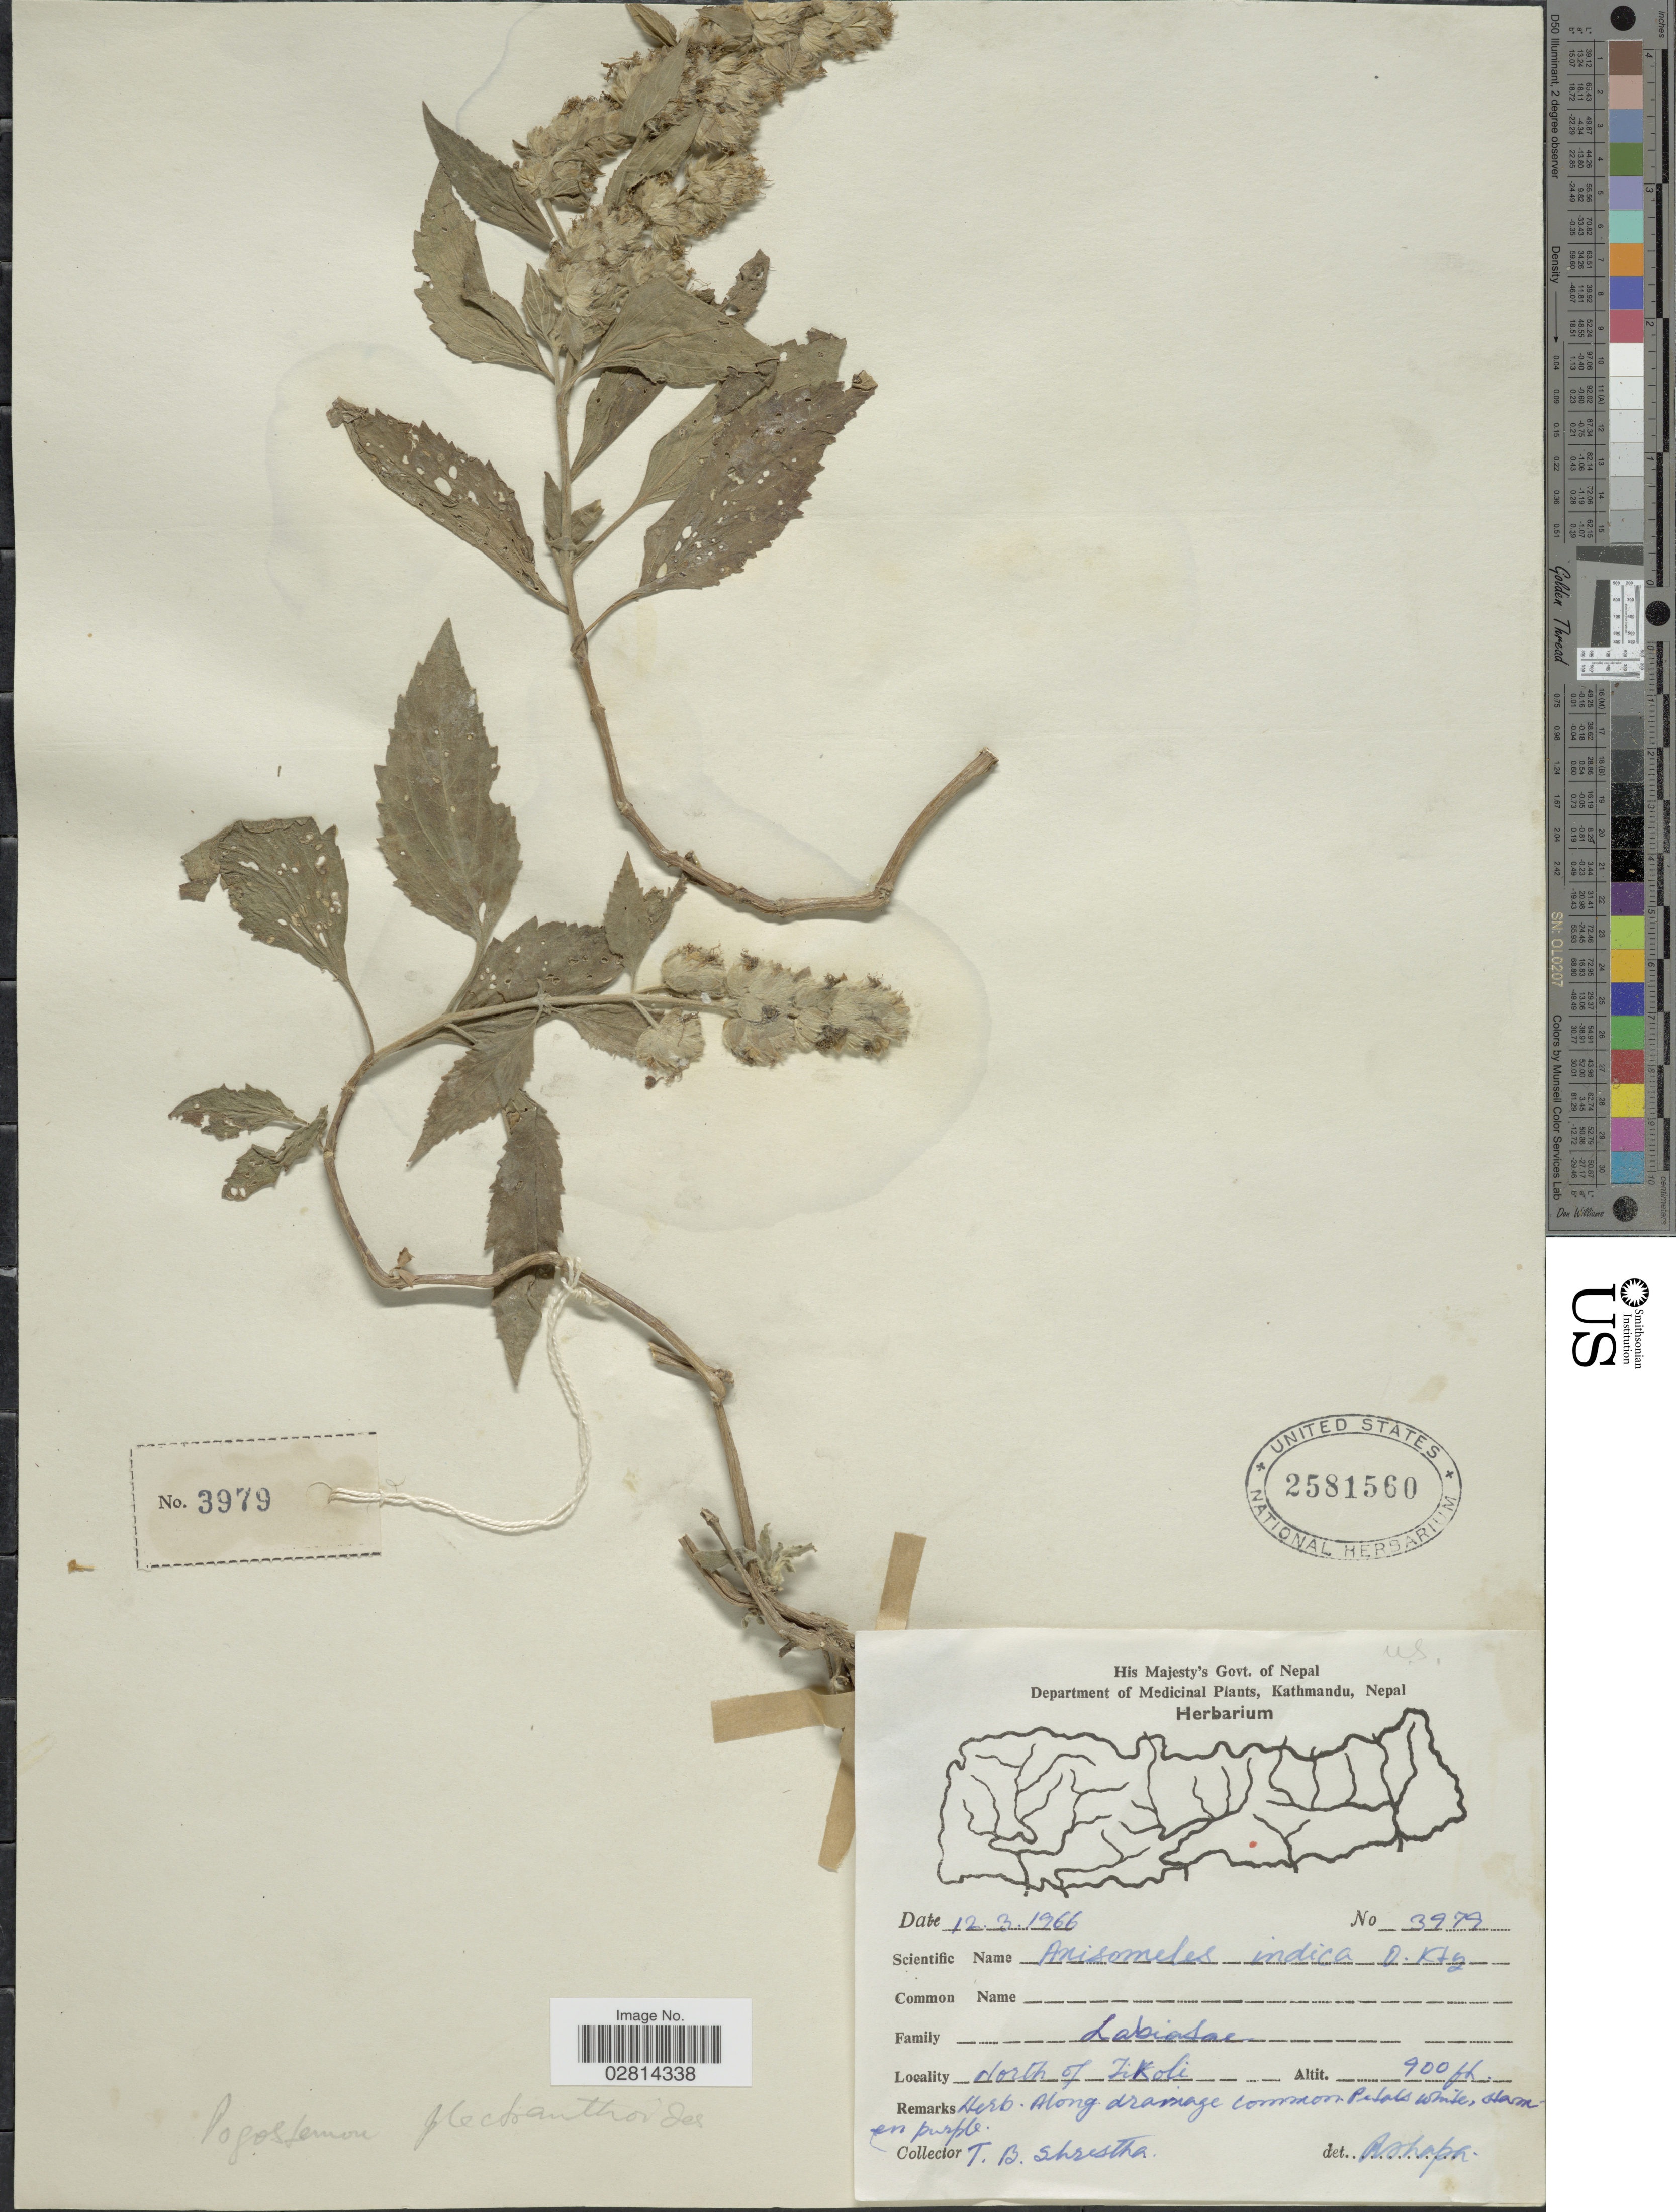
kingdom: Plantae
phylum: Tracheophyta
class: Magnoliopsida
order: Lamiales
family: Lamiaceae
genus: Pogostemon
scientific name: Pogostemon plectranthoides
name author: Desf.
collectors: T. B. Shrestha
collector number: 3979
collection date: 1966-03-12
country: Nepal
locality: North of Tikoli.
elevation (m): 274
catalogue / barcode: US 2581560